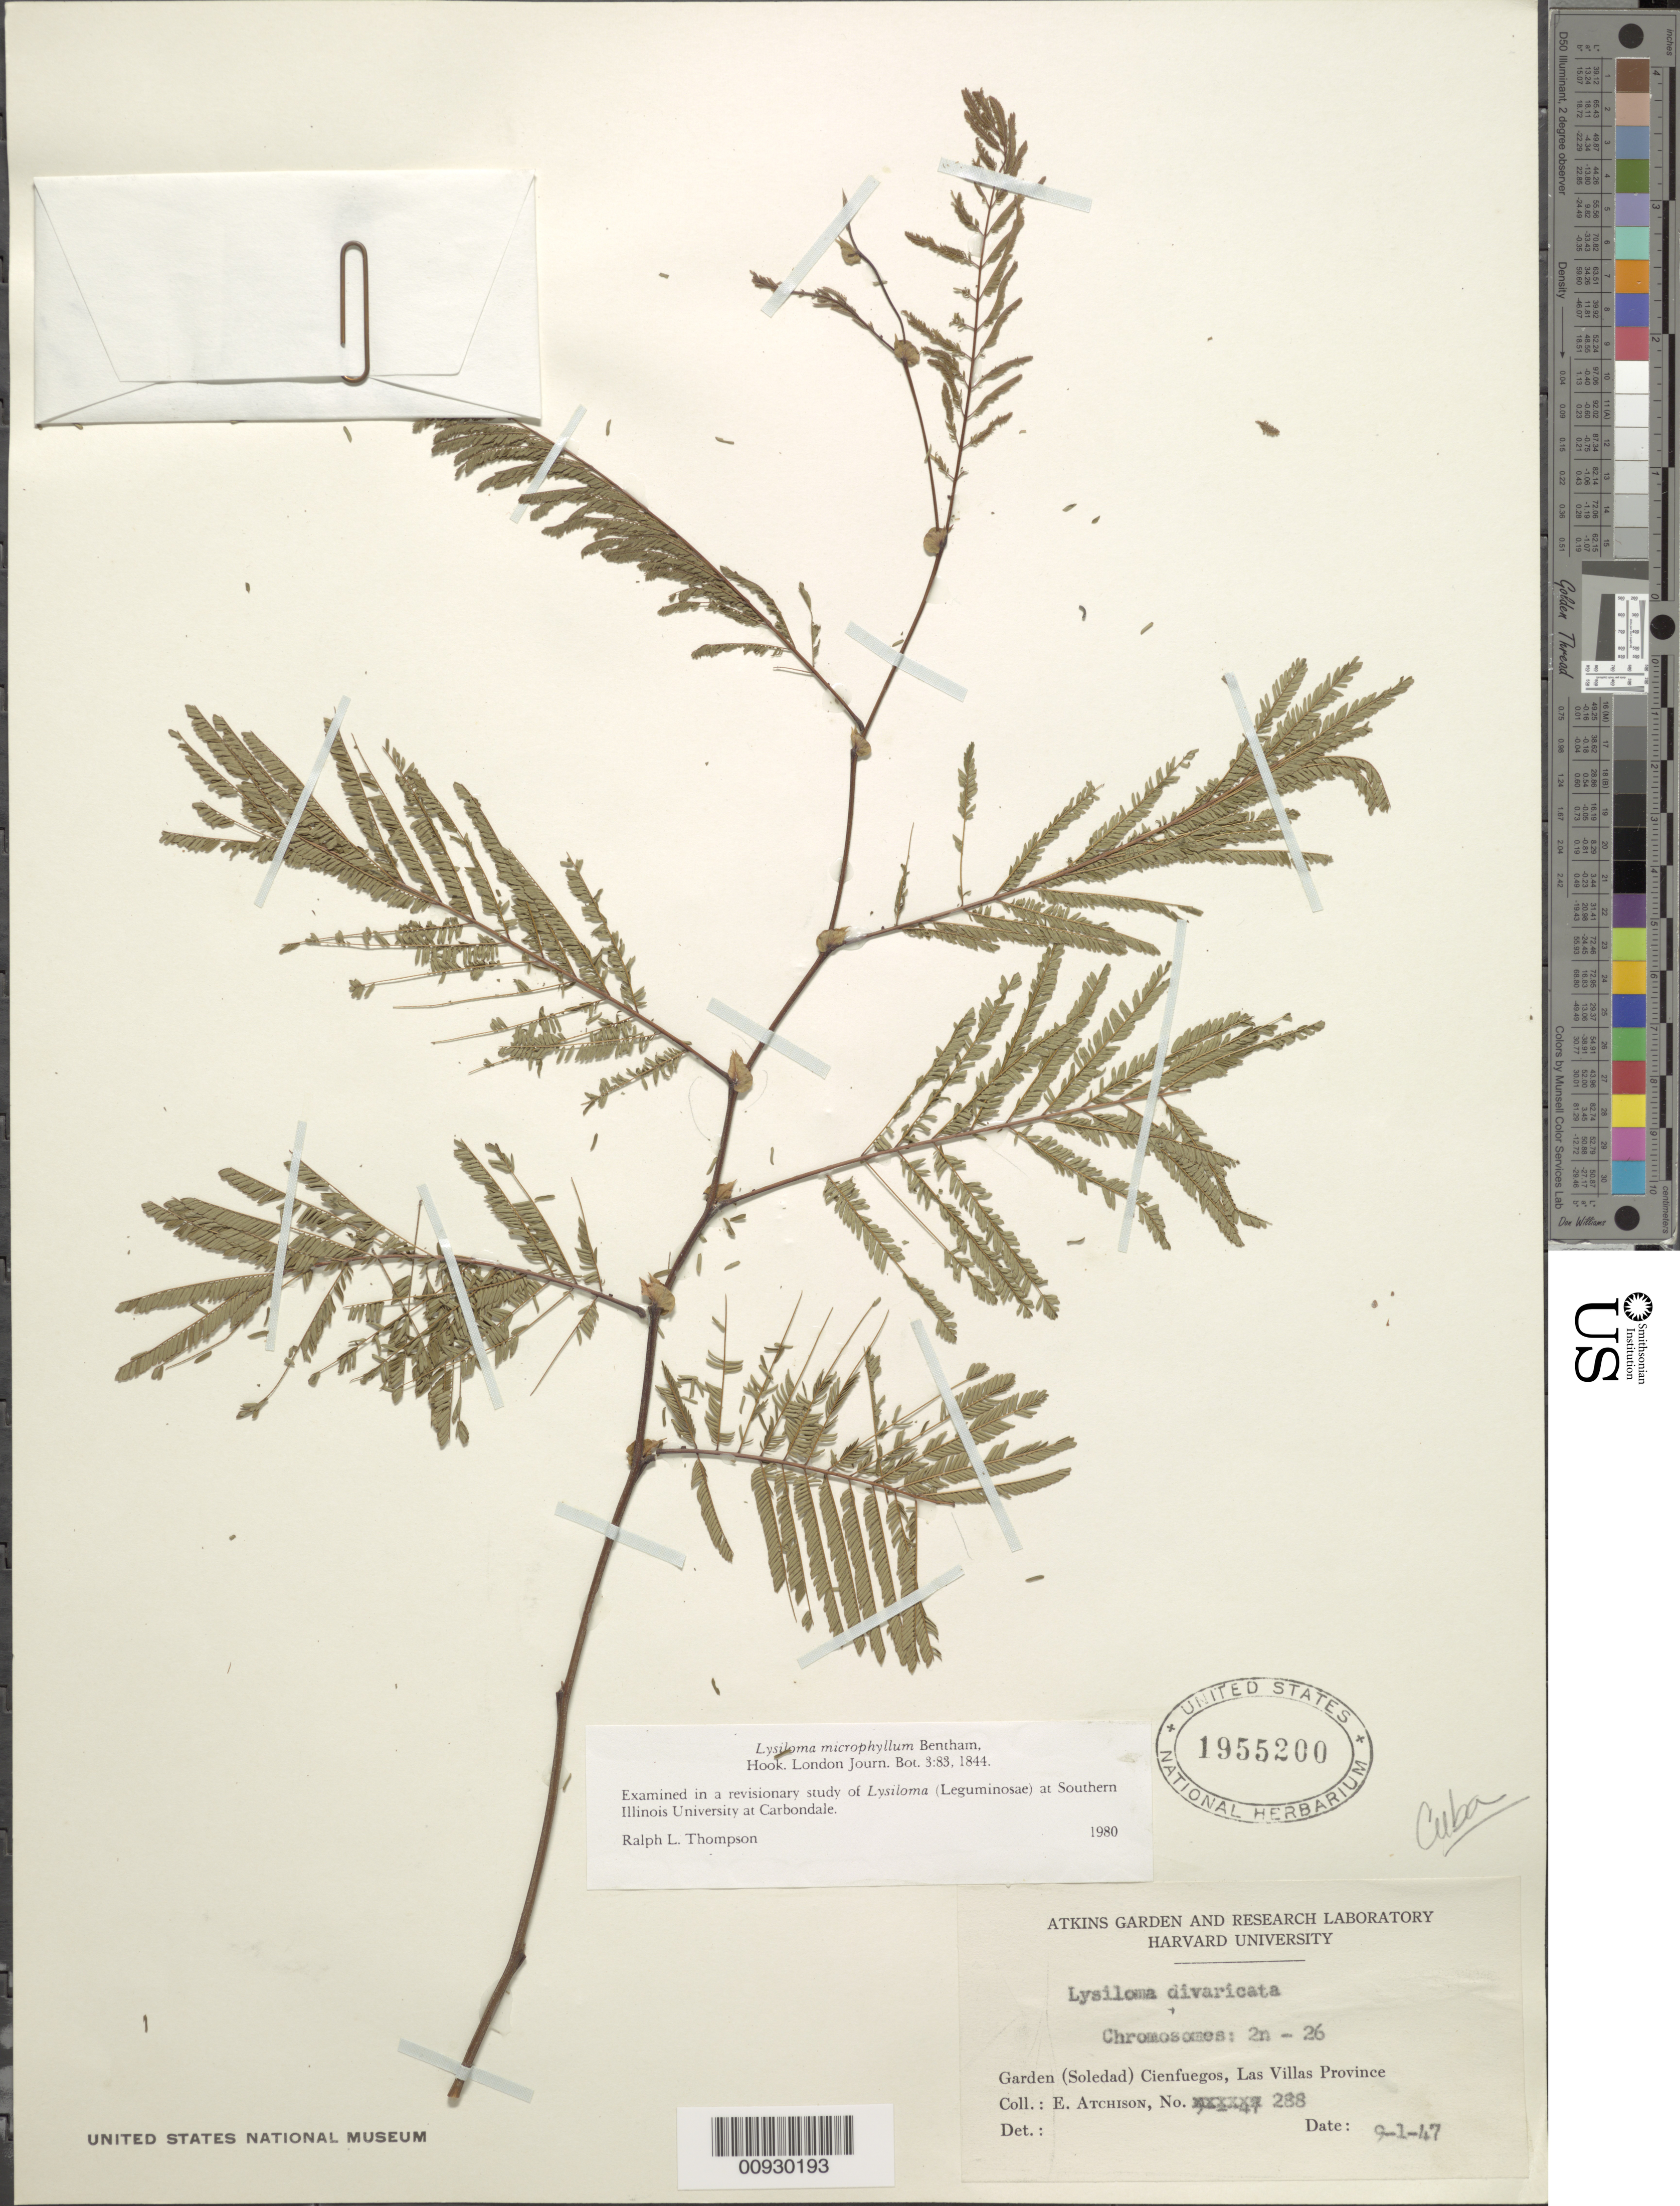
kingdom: Plantae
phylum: Tracheophyta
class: Magnoliopsida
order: Fabales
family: Fabaceae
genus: Lysiloma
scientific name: Lysiloma microphyllum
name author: Benth.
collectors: E. Atchison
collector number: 288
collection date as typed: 09 Jan 1947 or 01 Sep 1947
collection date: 1947-01-09 or 1947-09-01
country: Cuba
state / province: Cienfuegos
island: Cuba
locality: Garden (Soledad) Cienfuegos, Las Villas Province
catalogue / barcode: US 1955200